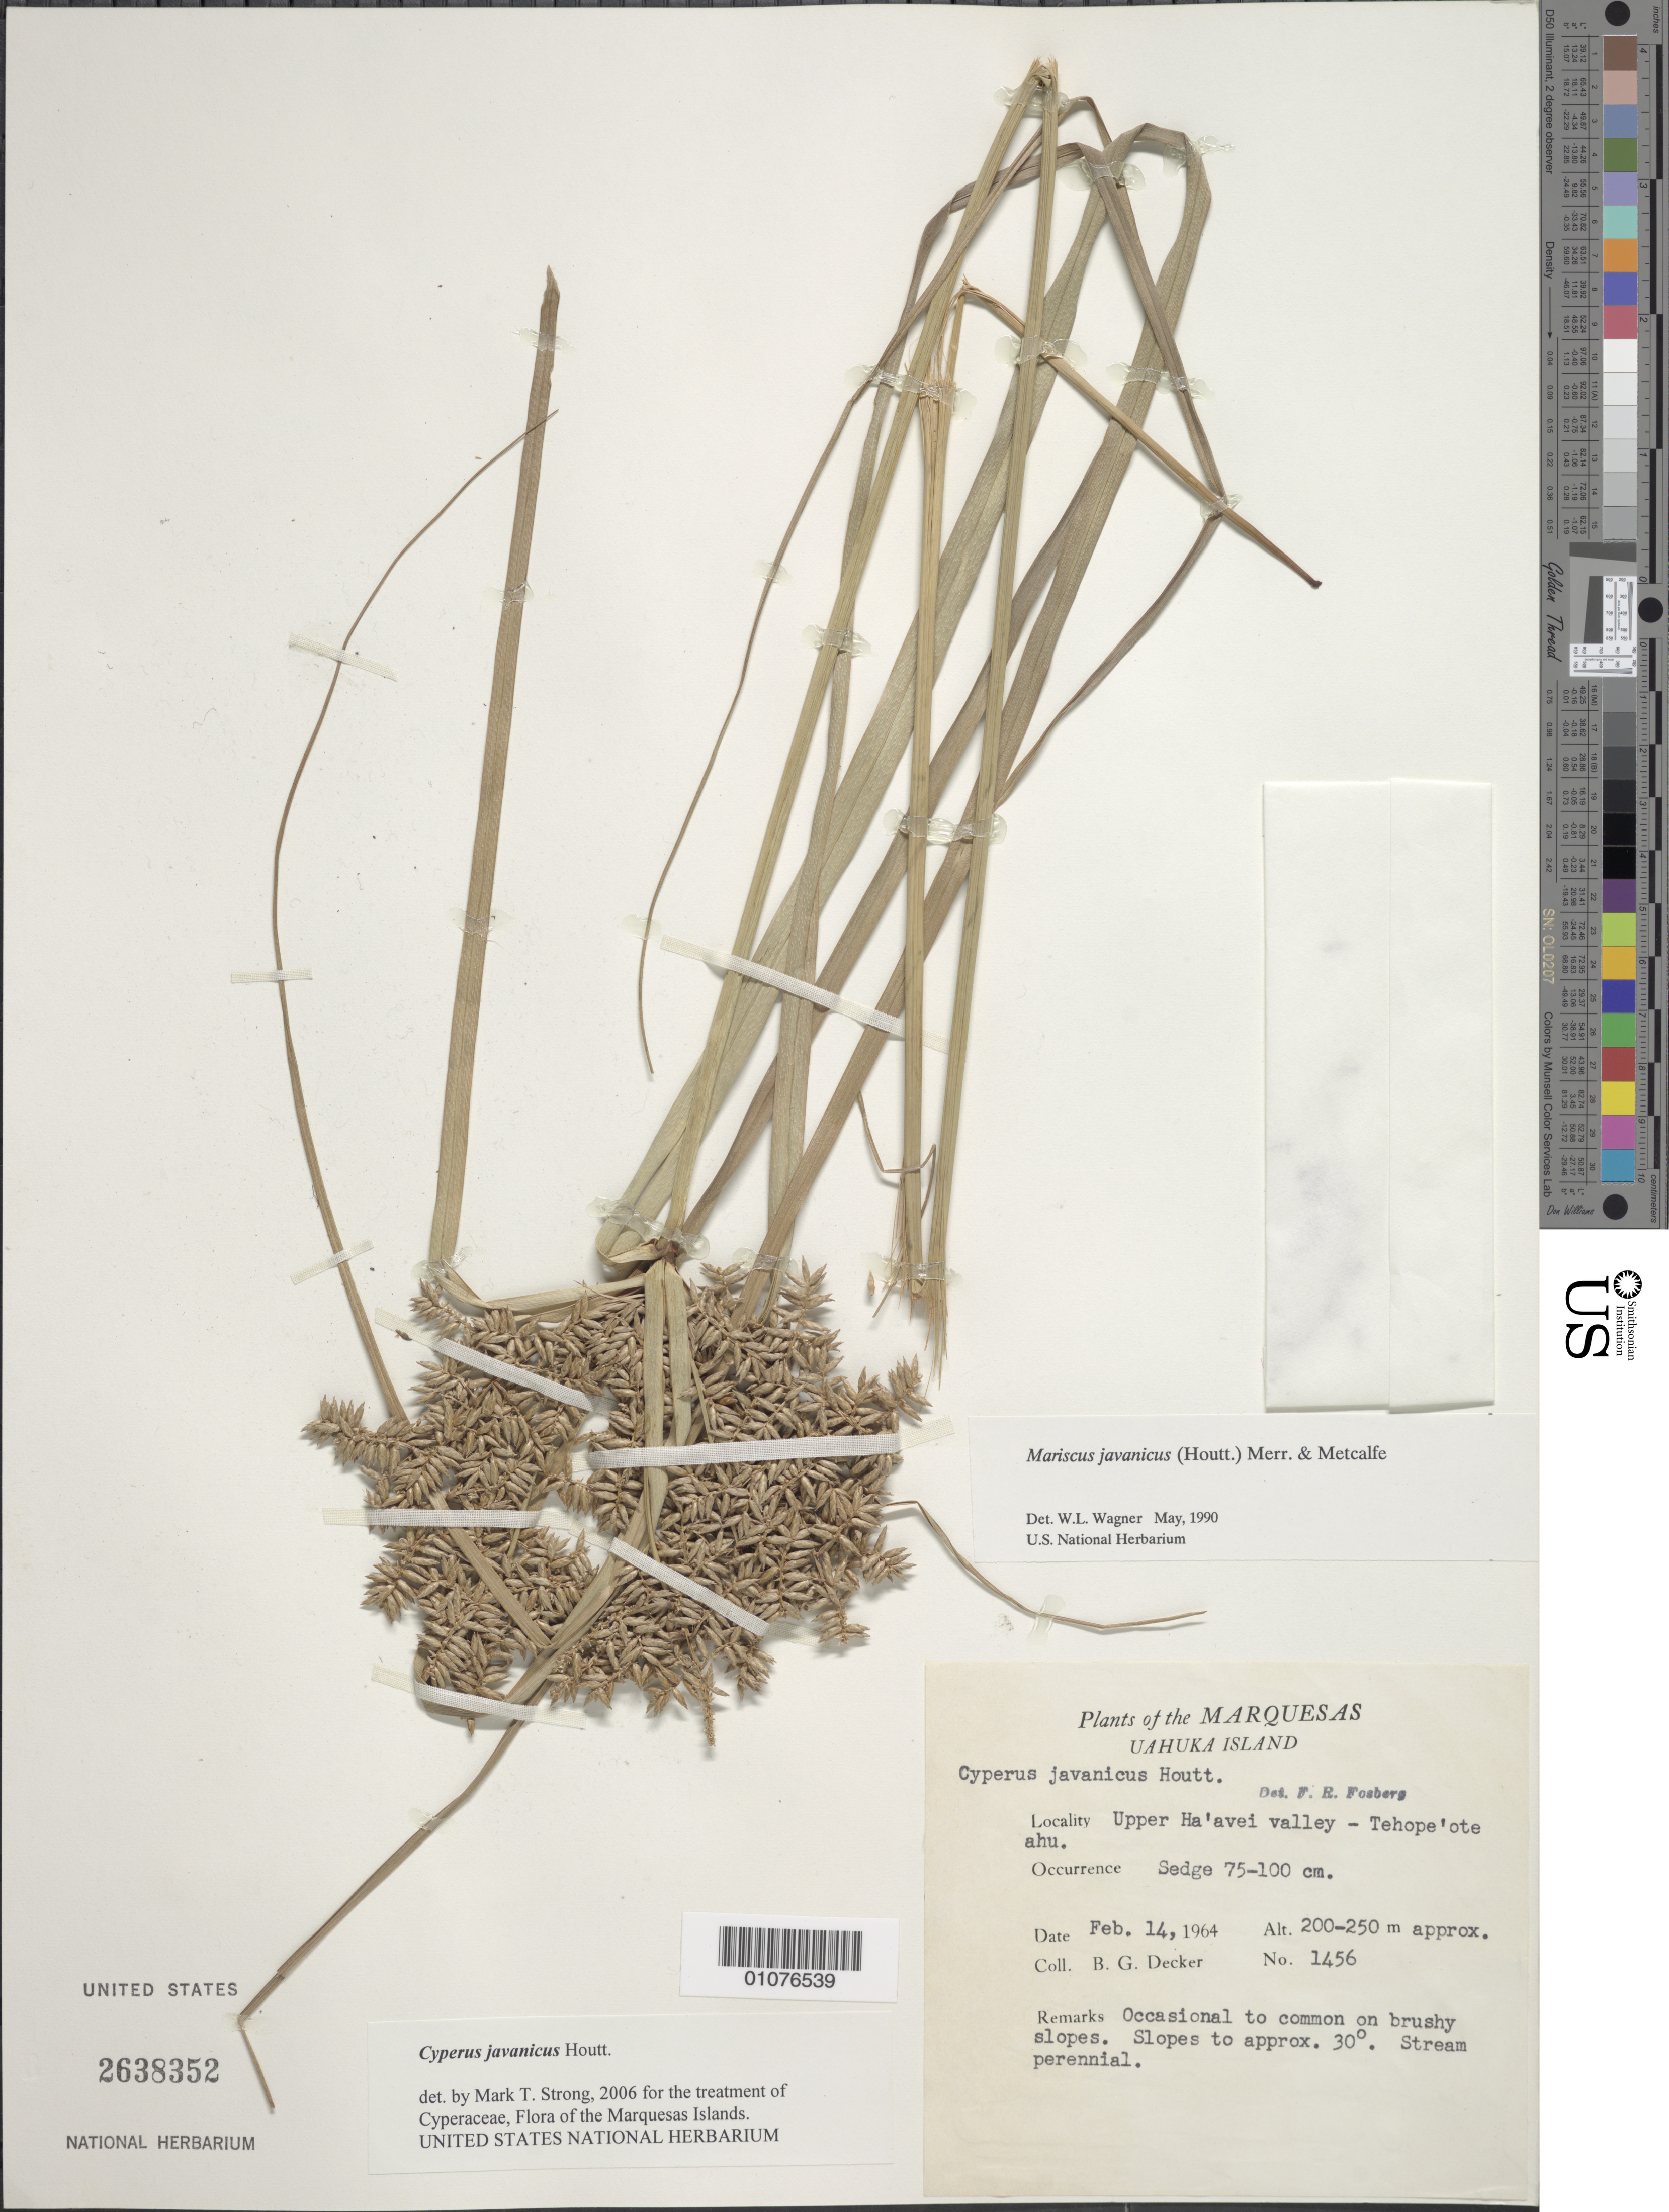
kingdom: Plantae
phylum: Tracheophyta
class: Liliopsida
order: Poales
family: Cyperaceae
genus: Cyperus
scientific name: Cyperus javanicus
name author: Houtt.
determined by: Strong, M. T., (US), Smithsonian Institution - National Museum of Natural History (UNITED STATES)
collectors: B. G. Decker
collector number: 1456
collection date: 1964-02-14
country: French Polynesia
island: Ua Huka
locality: Upper Ha'avei Valley, Tehope'ote ahu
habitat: Brushy slopes, stream perennial, slope to 30°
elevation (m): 200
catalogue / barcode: US 2638352